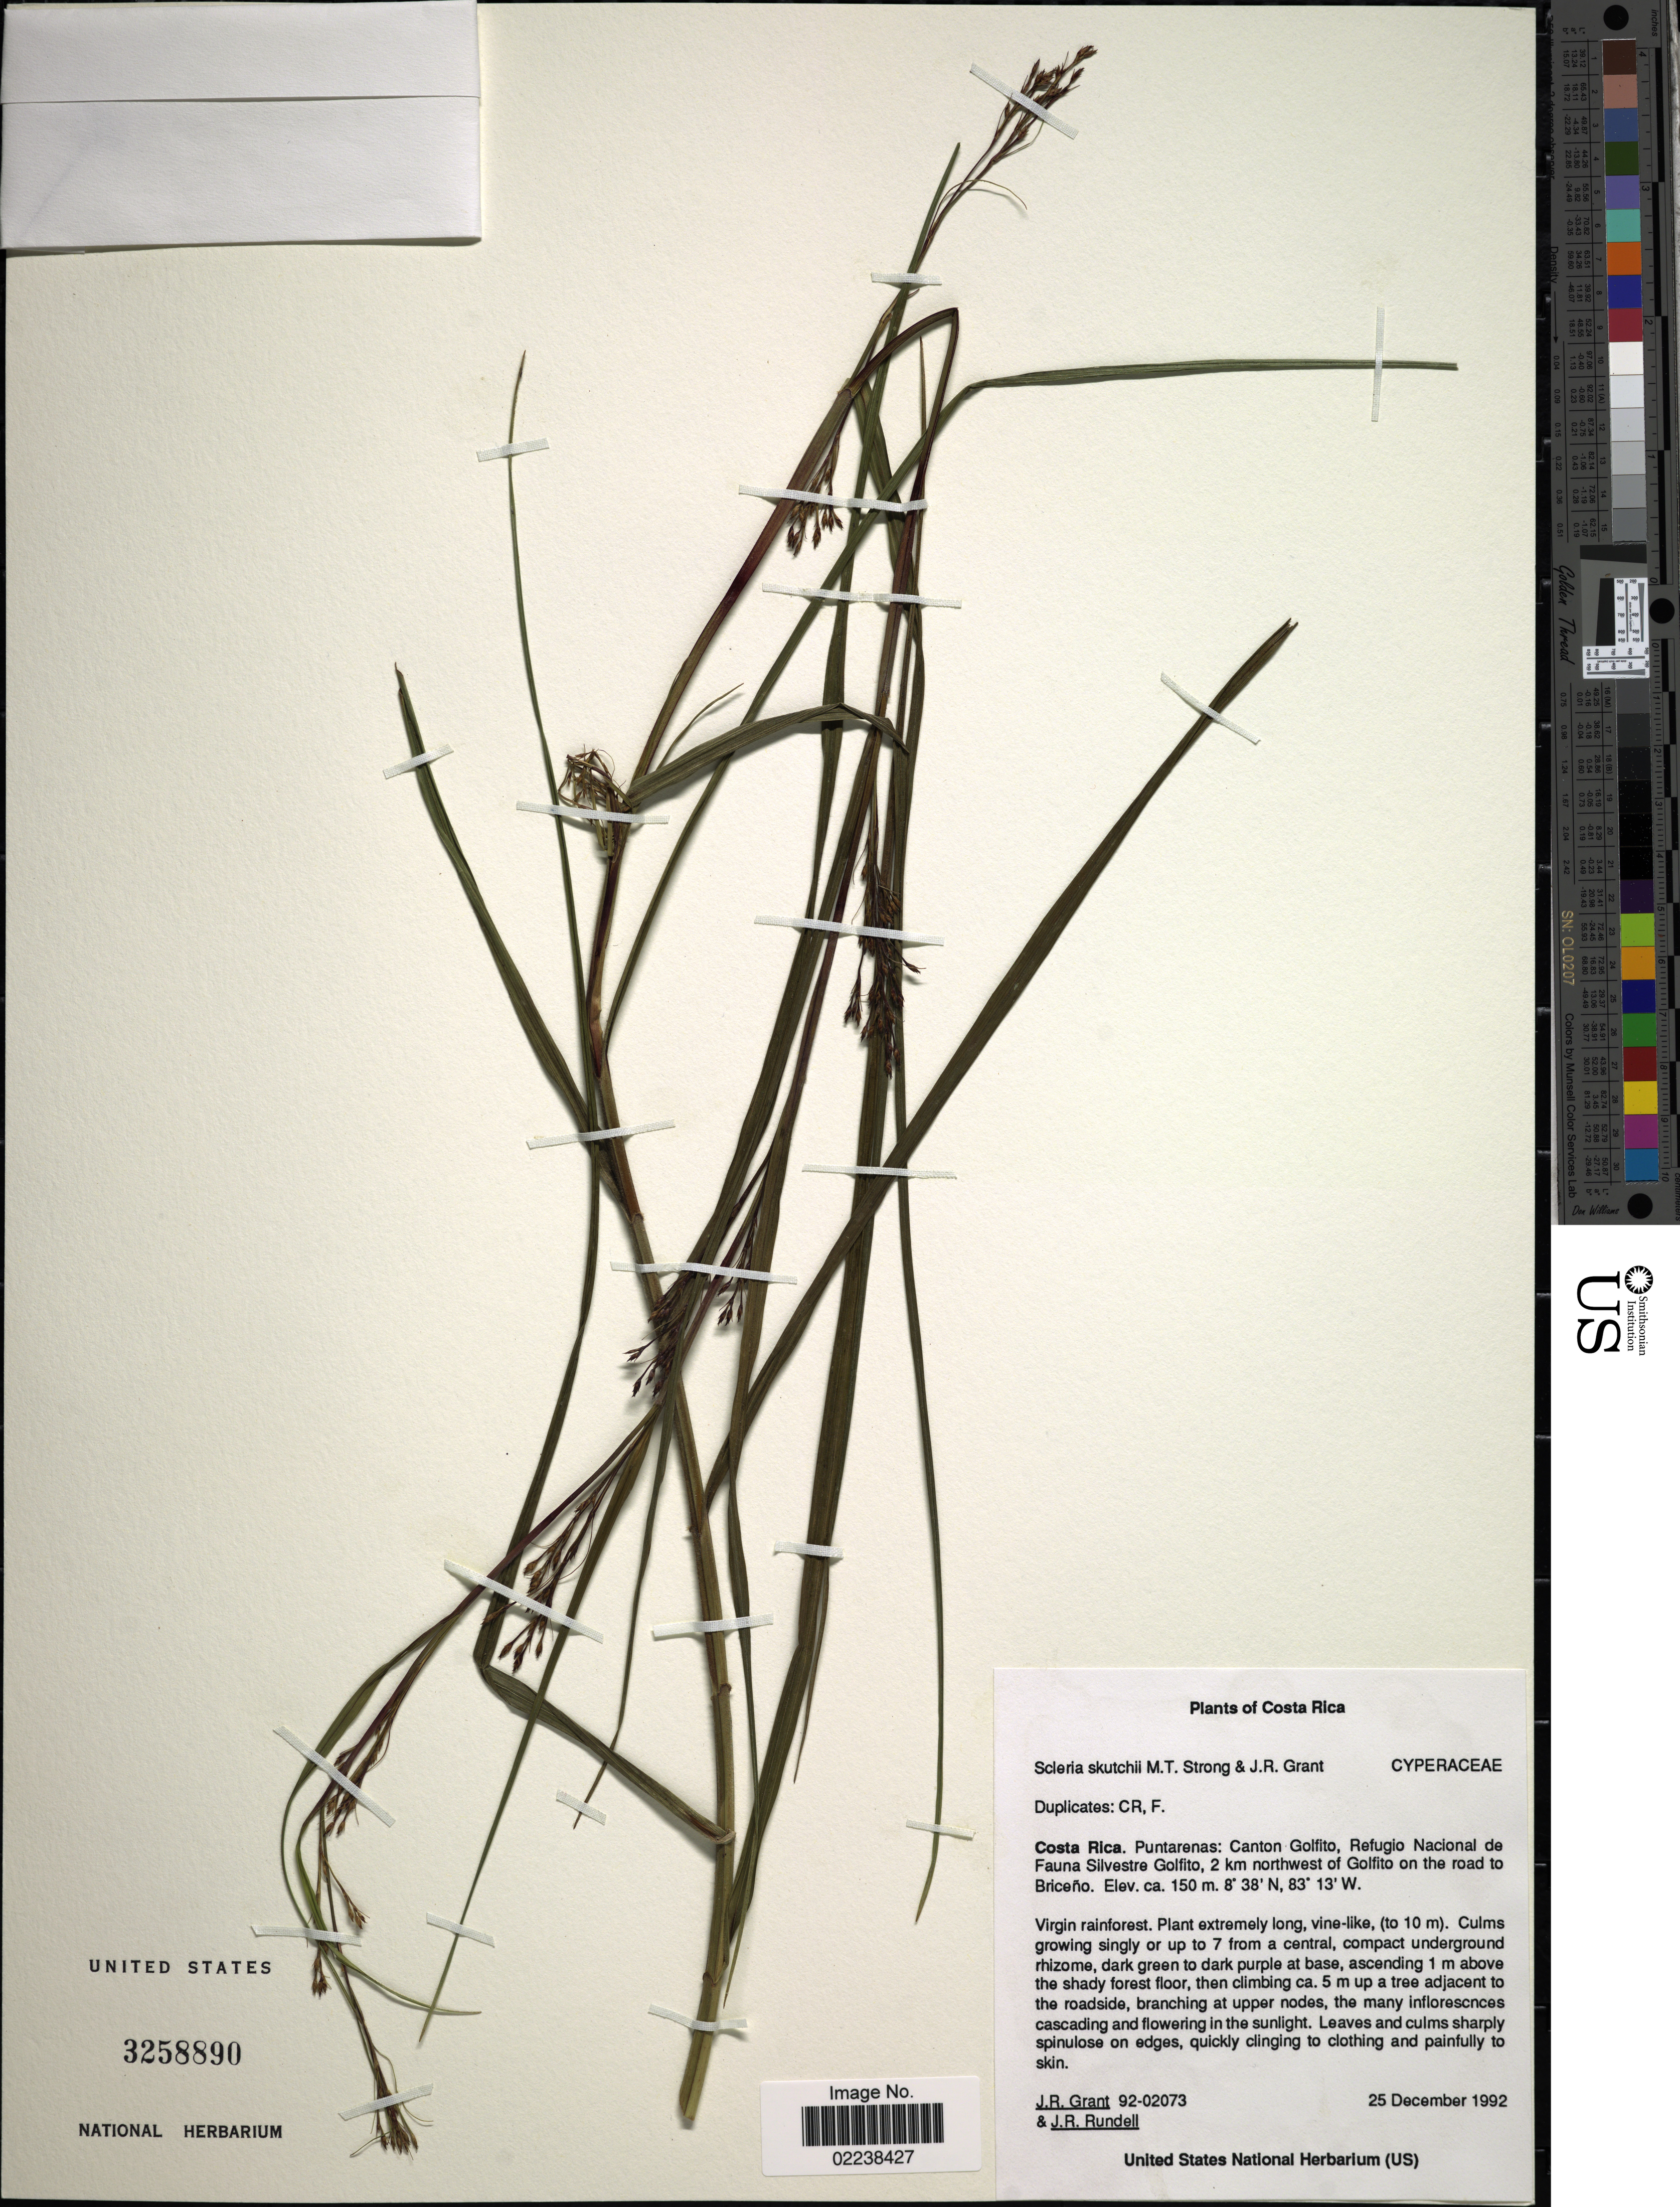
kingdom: Plantae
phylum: Tracheophyta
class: Liliopsida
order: Poales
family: Cyperaceae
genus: Scleria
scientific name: Scleria skutchii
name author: M.T. Strong & J.R. Grant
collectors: J. Grant & J. R. Rundell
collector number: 92-02073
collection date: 1992-12-25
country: Costa Rica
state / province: Puntarenas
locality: Costa Rica. Puntarenas: canton Golfito, Refugio Nacional de Fauna Silvestre Golfito, 2 km northwest of Golfito on the road to Briceno.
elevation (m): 150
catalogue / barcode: US 3258890